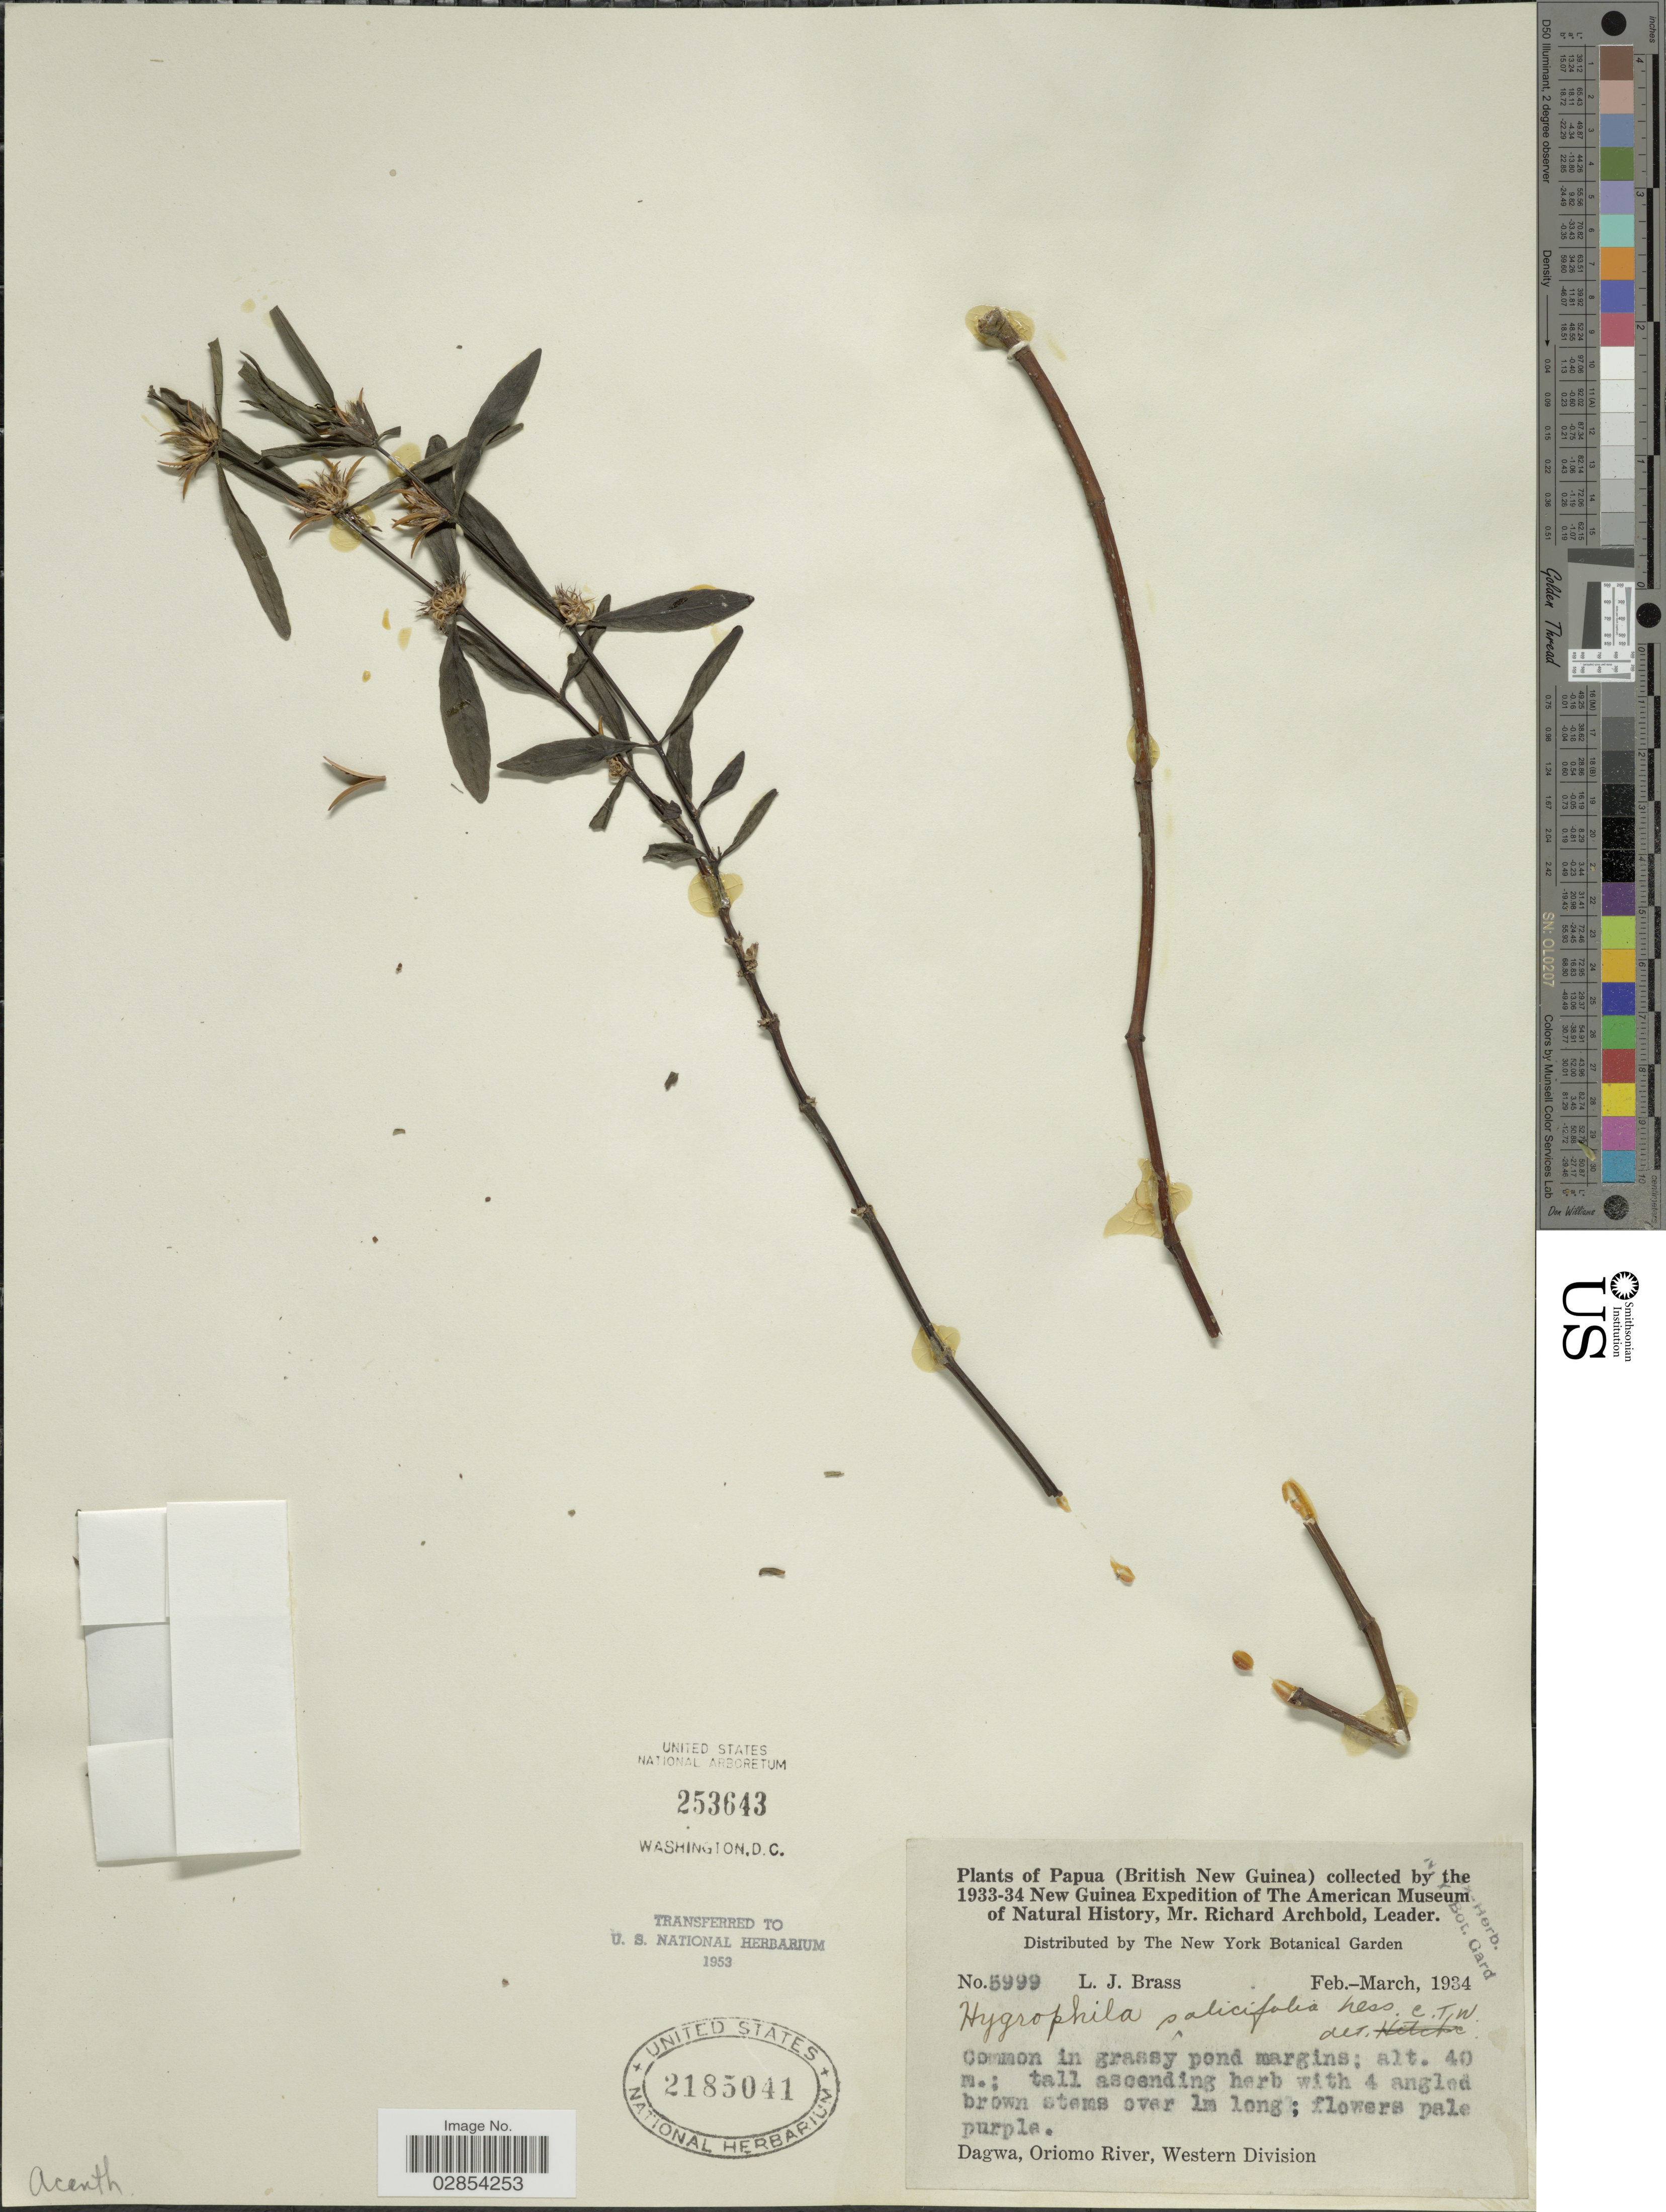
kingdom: Plantae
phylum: Tracheophyta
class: Magnoliopsida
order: Lamiales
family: Acanthaceae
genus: Hygrophila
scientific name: Hygrophila salicifolia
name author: (Vahl) Nees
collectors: L. J. Brass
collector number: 5999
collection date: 1934-02/1934-03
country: Papua New Guinea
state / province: Manus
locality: Papua (British New Guinea). Dagwa, Oriomo River, Western Division.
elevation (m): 40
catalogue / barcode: US 2185041